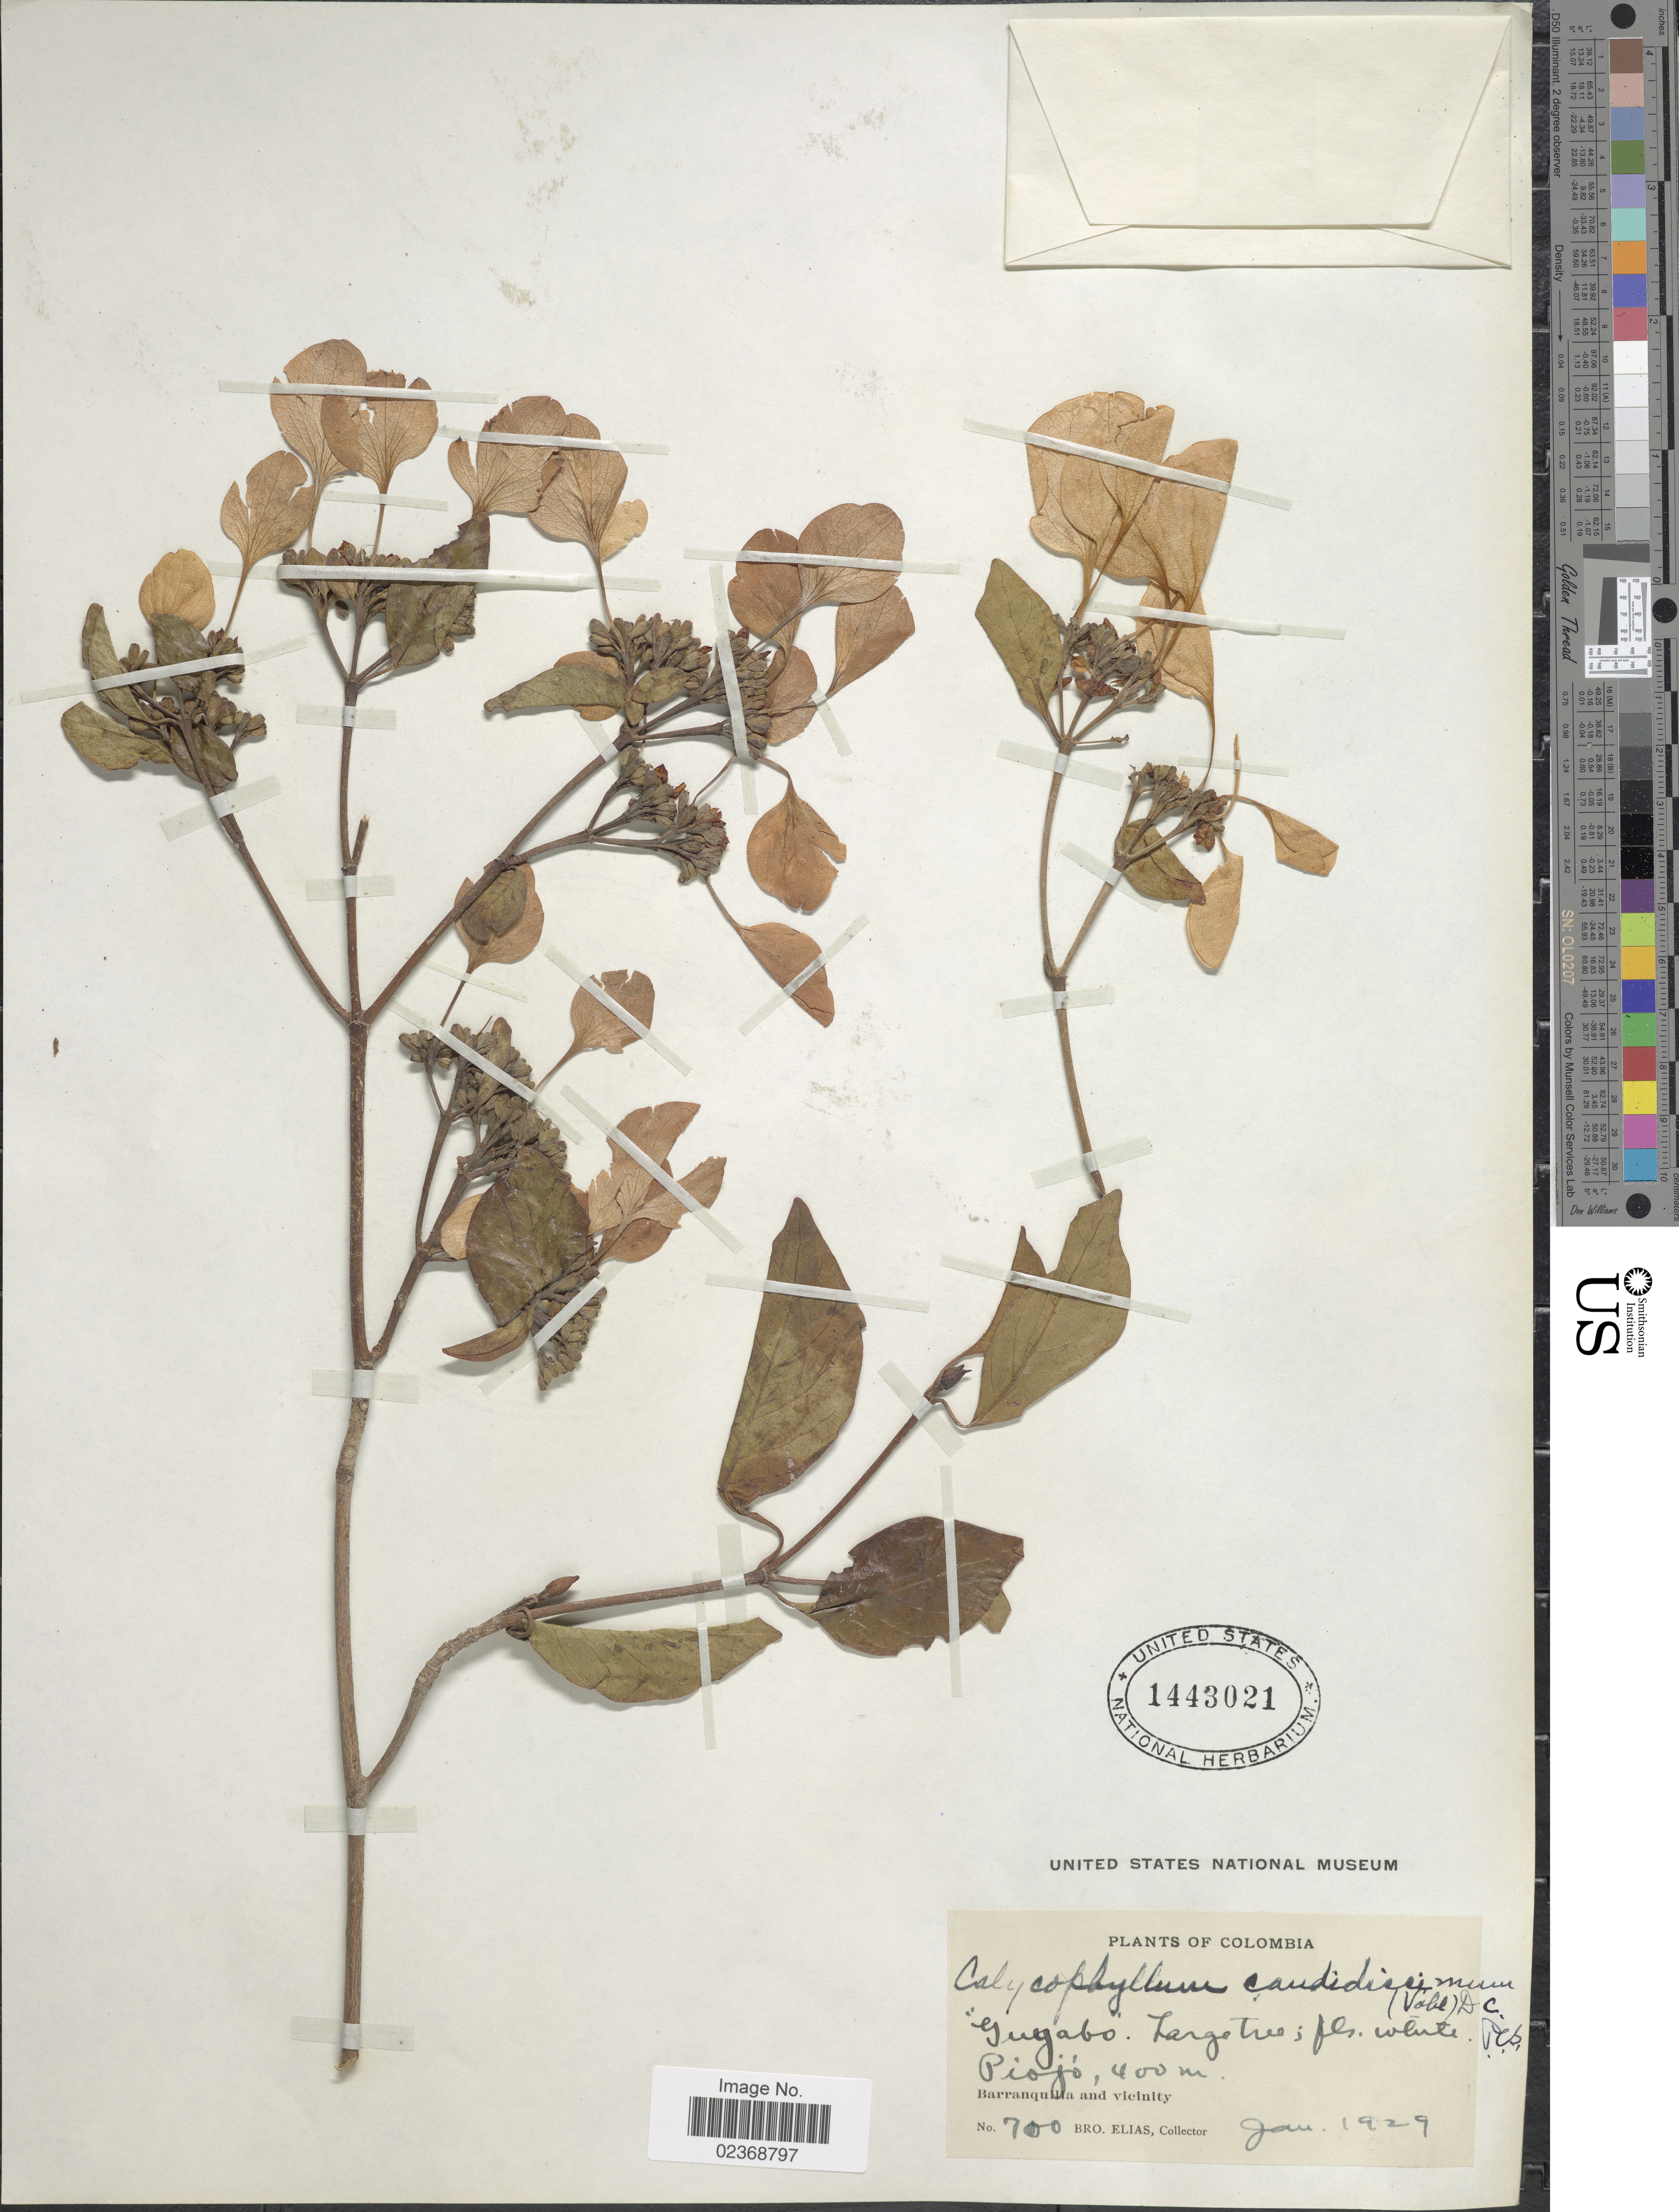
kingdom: Plantae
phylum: Tracheophyta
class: Magnoliopsida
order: Gentianales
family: Rubiaceae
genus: Calycophyllum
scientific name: Calycophyllum candidissimum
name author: (Vahl) DC.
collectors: Bro. Elias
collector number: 700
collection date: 1929-01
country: Colombia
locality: Piojo. Barranquilla and vicinity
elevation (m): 400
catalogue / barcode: US 1443021